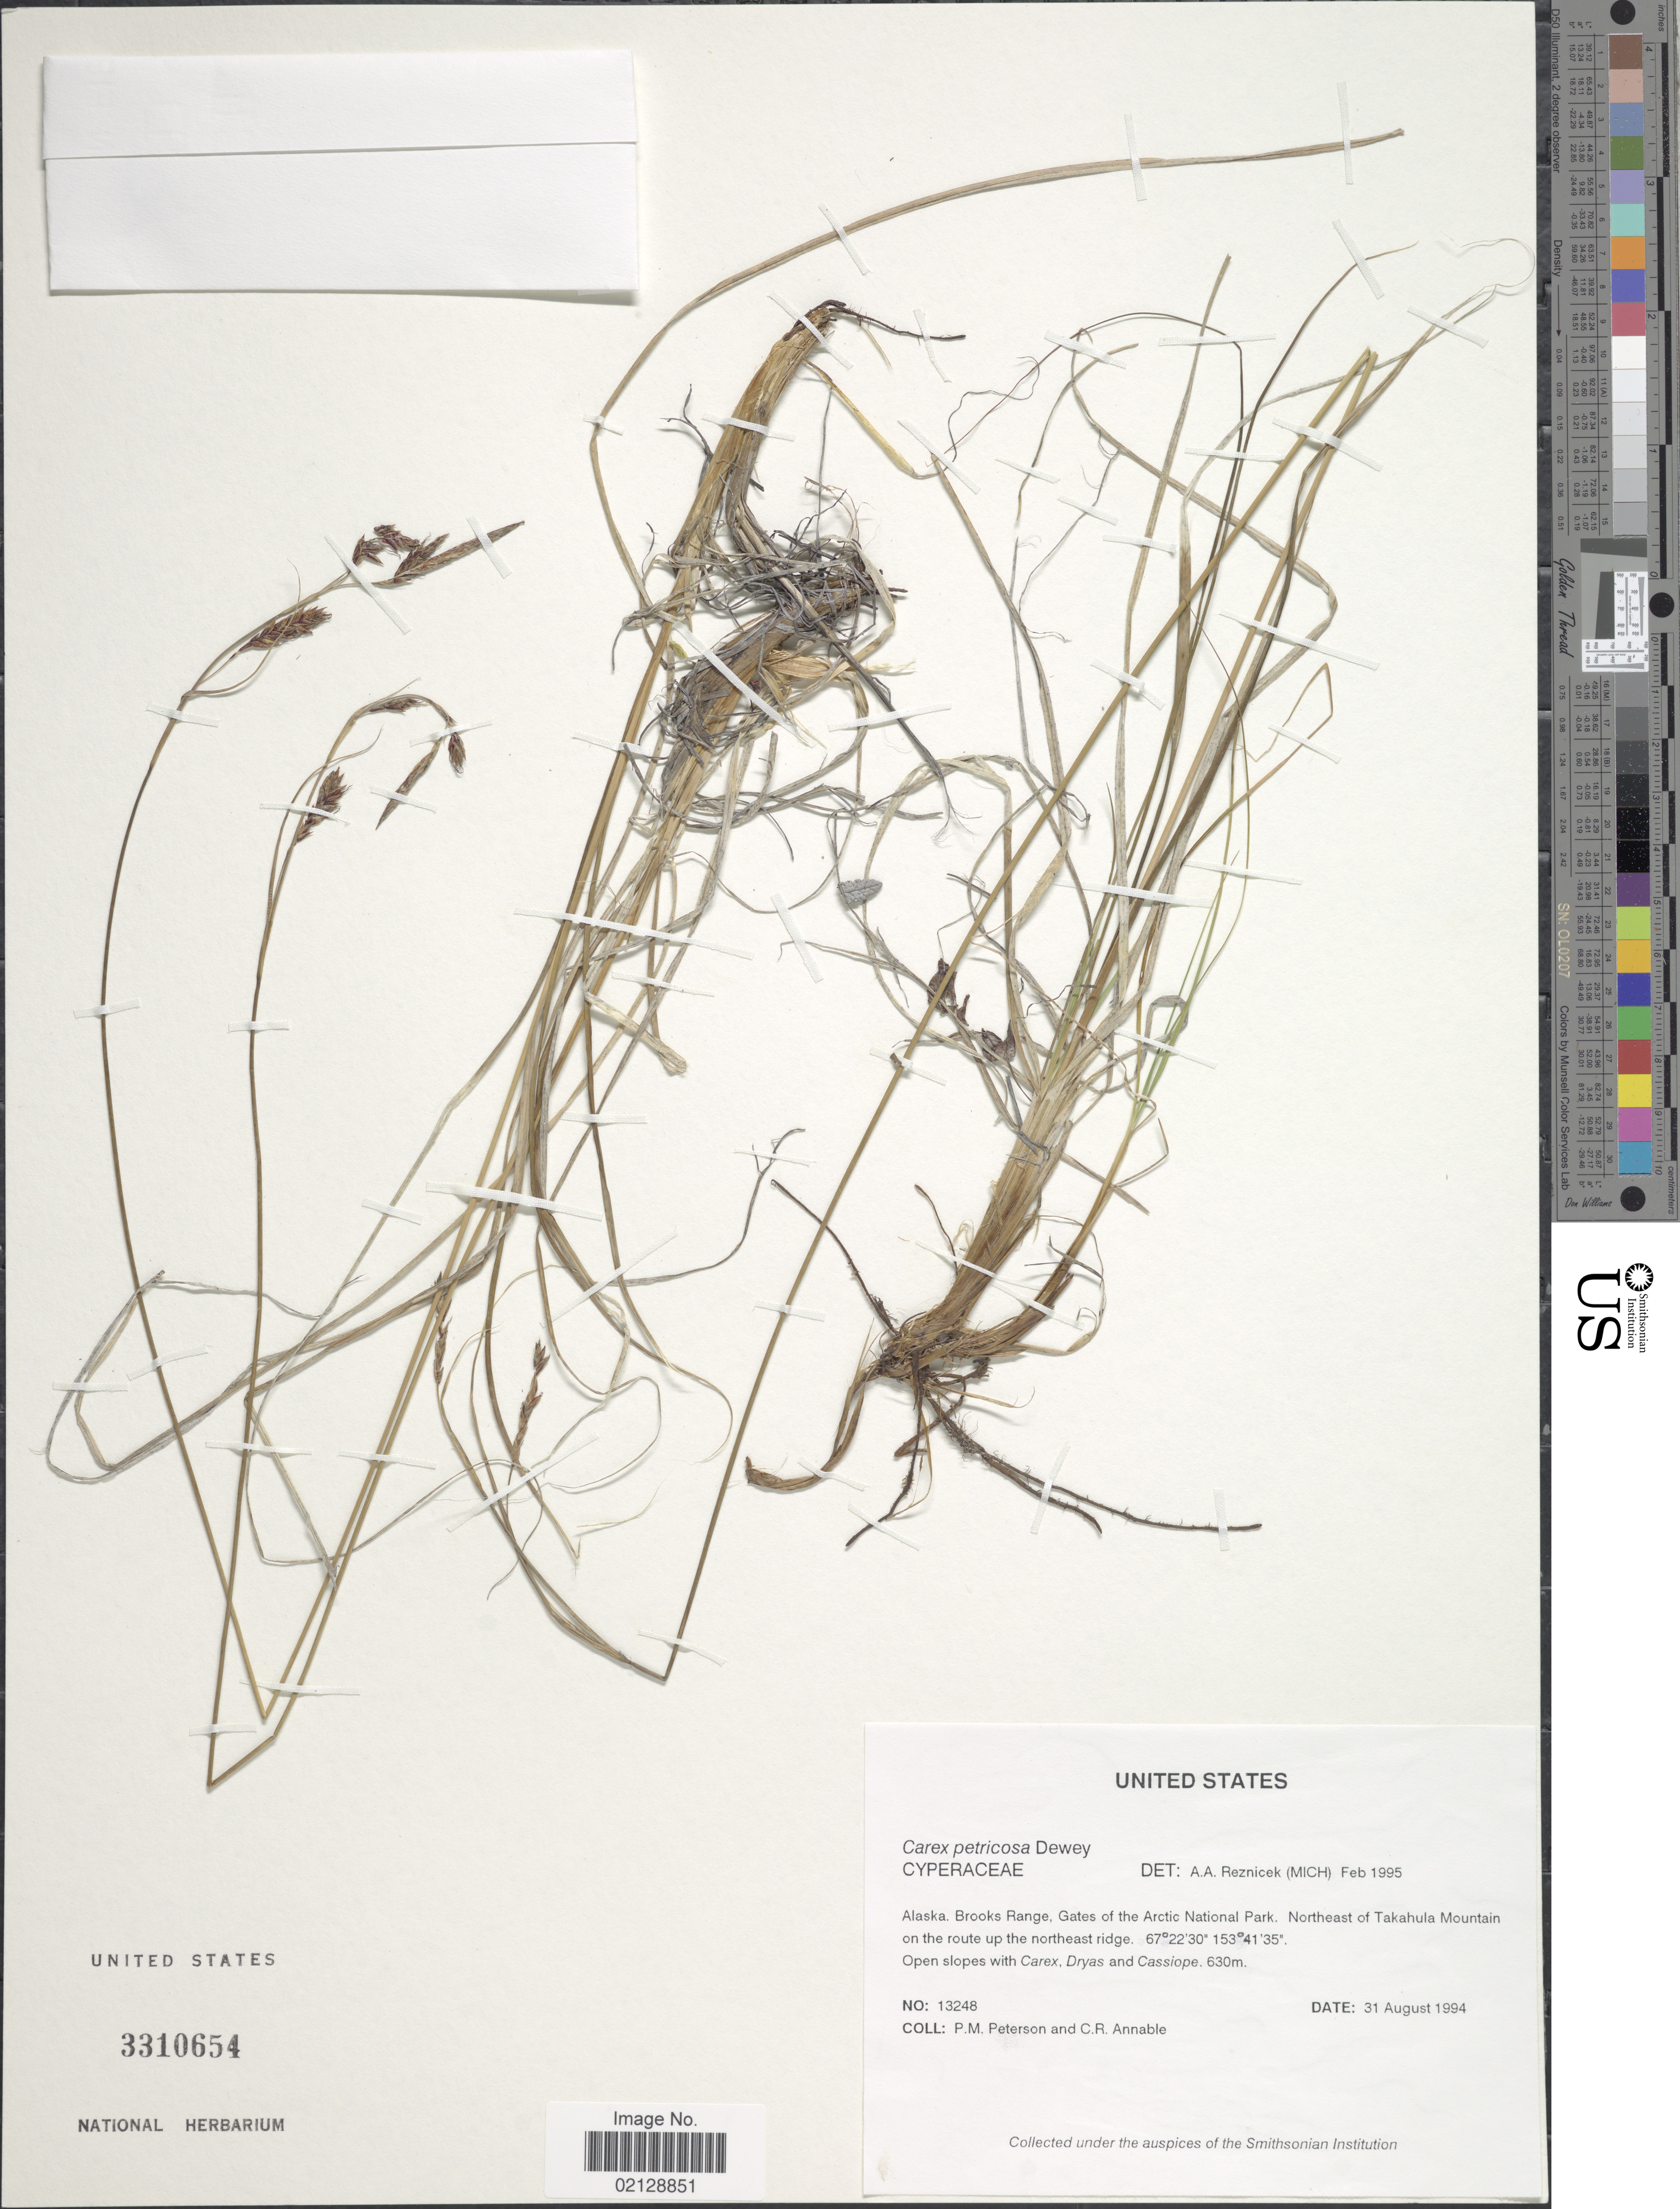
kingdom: Plantae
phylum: Tracheophyta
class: Liliopsida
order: Poales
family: Cyperaceae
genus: Carex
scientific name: Carex petricosa var. petricosa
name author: Dewey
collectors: P. M. Peterson & C. R. Annable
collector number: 13248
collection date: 1994-08-31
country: United States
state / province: Alaska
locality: Alaska, Brooks Range, Gates of the Arctic National Park, Northeast of Takahula Mountain on the route up the Northeast ridge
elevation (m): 630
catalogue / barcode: US 3310654